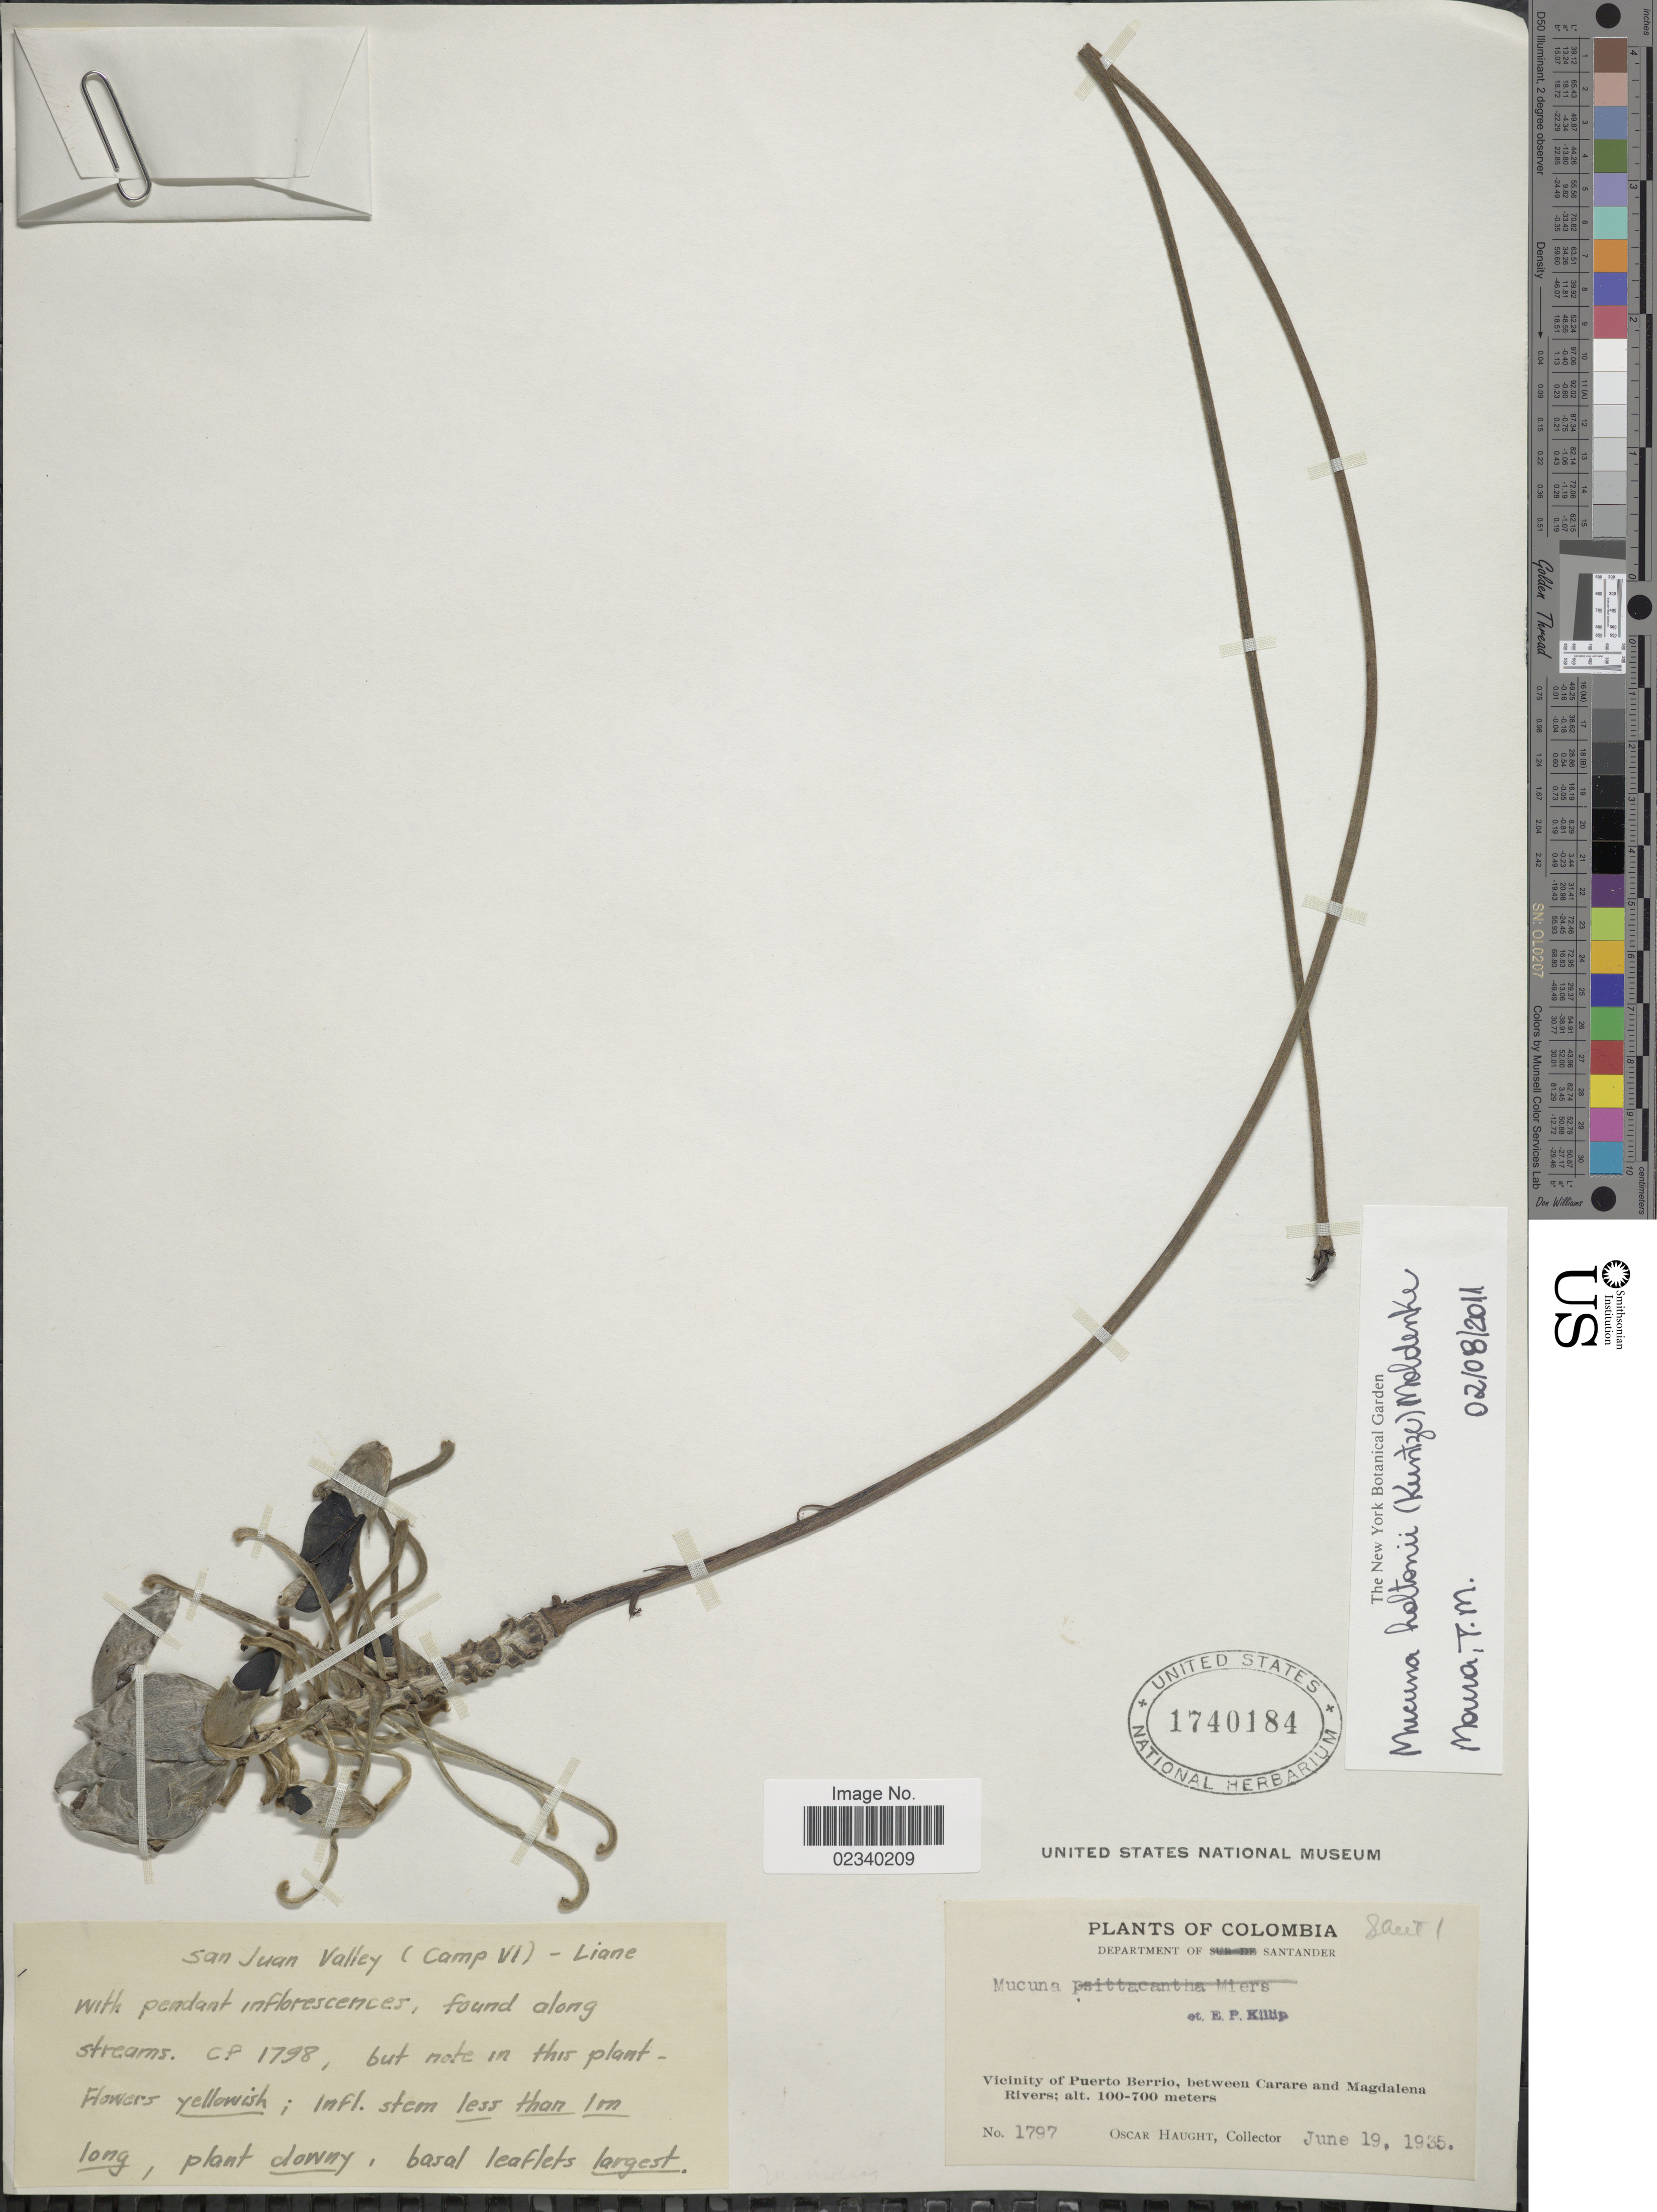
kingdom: Plantae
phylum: Tracheophyta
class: Magnoliopsida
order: Fabales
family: Fabaceae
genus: Mucuna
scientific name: Mucuna holtonii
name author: (Kuntze) Moldenke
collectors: O. L. Haught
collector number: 1797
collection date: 1935-06-19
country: Colombia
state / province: Santander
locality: Department of Santander. Vicinity of Puerto Berrio, between Carare and Magdalena Rivers. San Juan Valley (CampVI)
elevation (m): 100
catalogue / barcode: US 1740184